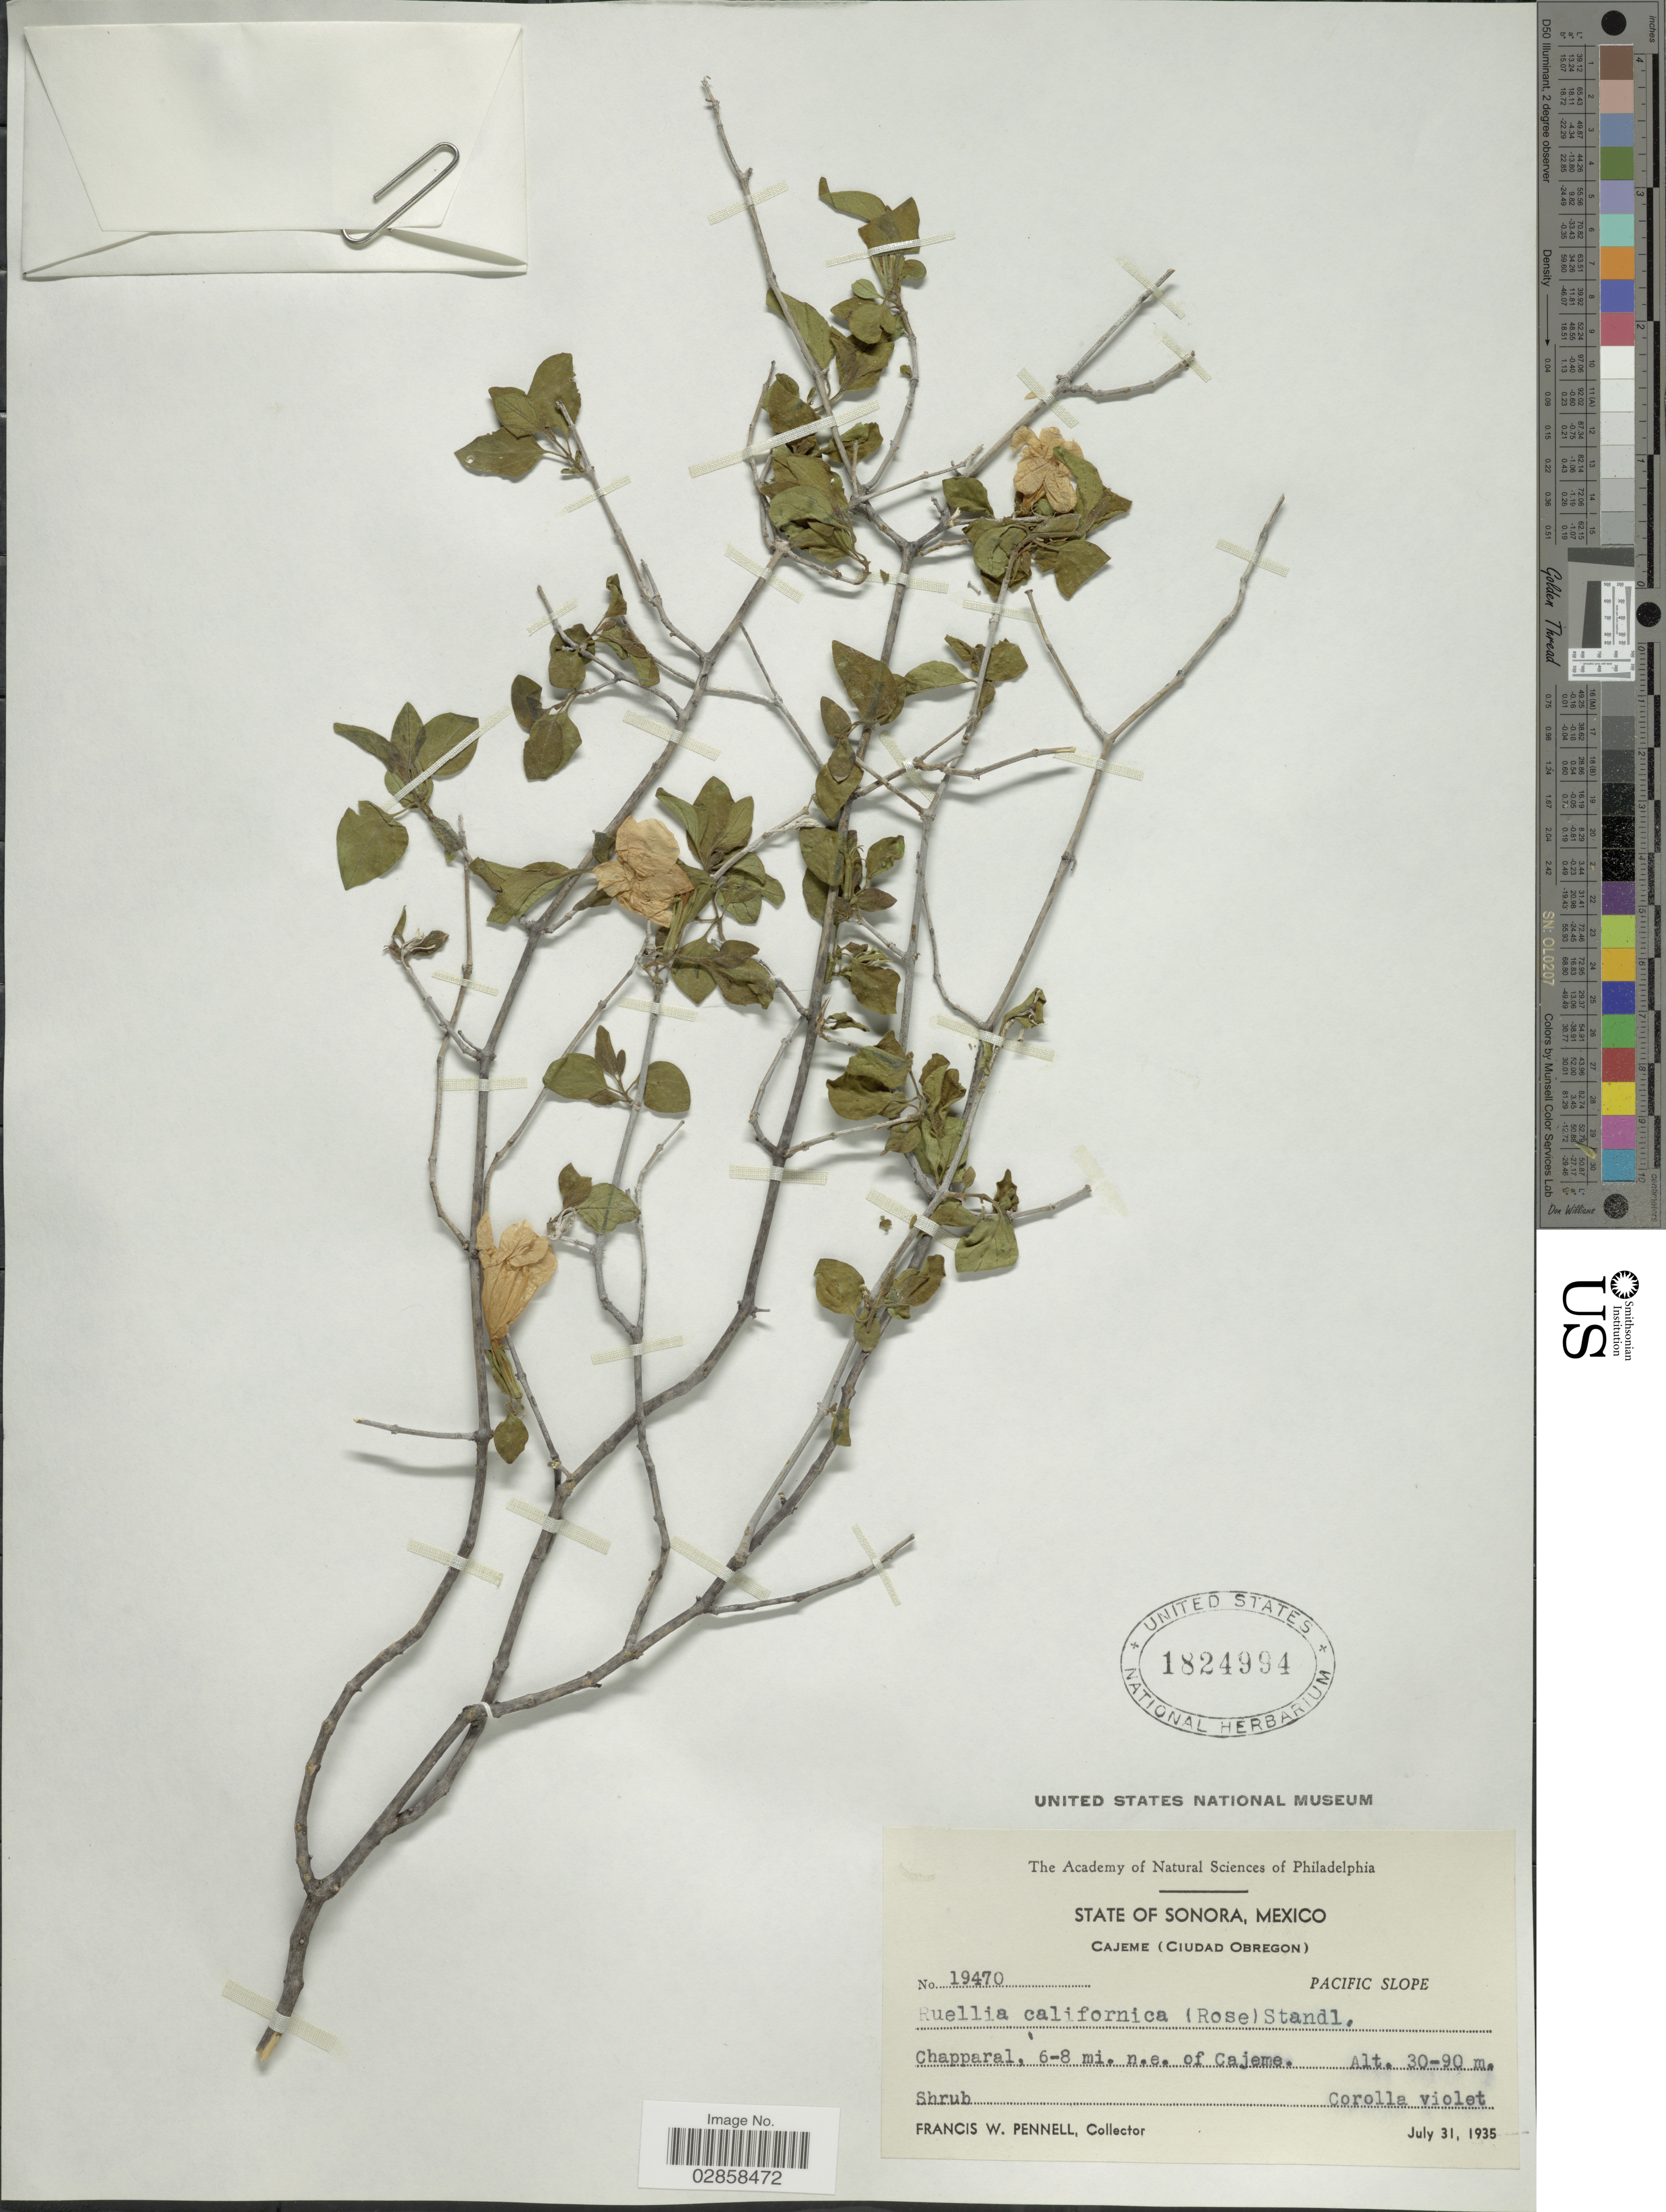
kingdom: Plantae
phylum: Tracheophyta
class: Magnoliopsida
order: Lamiales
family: Acanthaceae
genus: Ruellia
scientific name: Ruellia californica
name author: (Rose) I.M. Johnst.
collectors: F. W. Pennell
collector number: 19470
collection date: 1935-07-31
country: Mexico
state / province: Sonora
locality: Cajeme (Ciudad Obregon). Pacific Slope. Chapparal, 6-8 mi. n.e. of Cajeme.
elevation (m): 30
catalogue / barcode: US 1824994